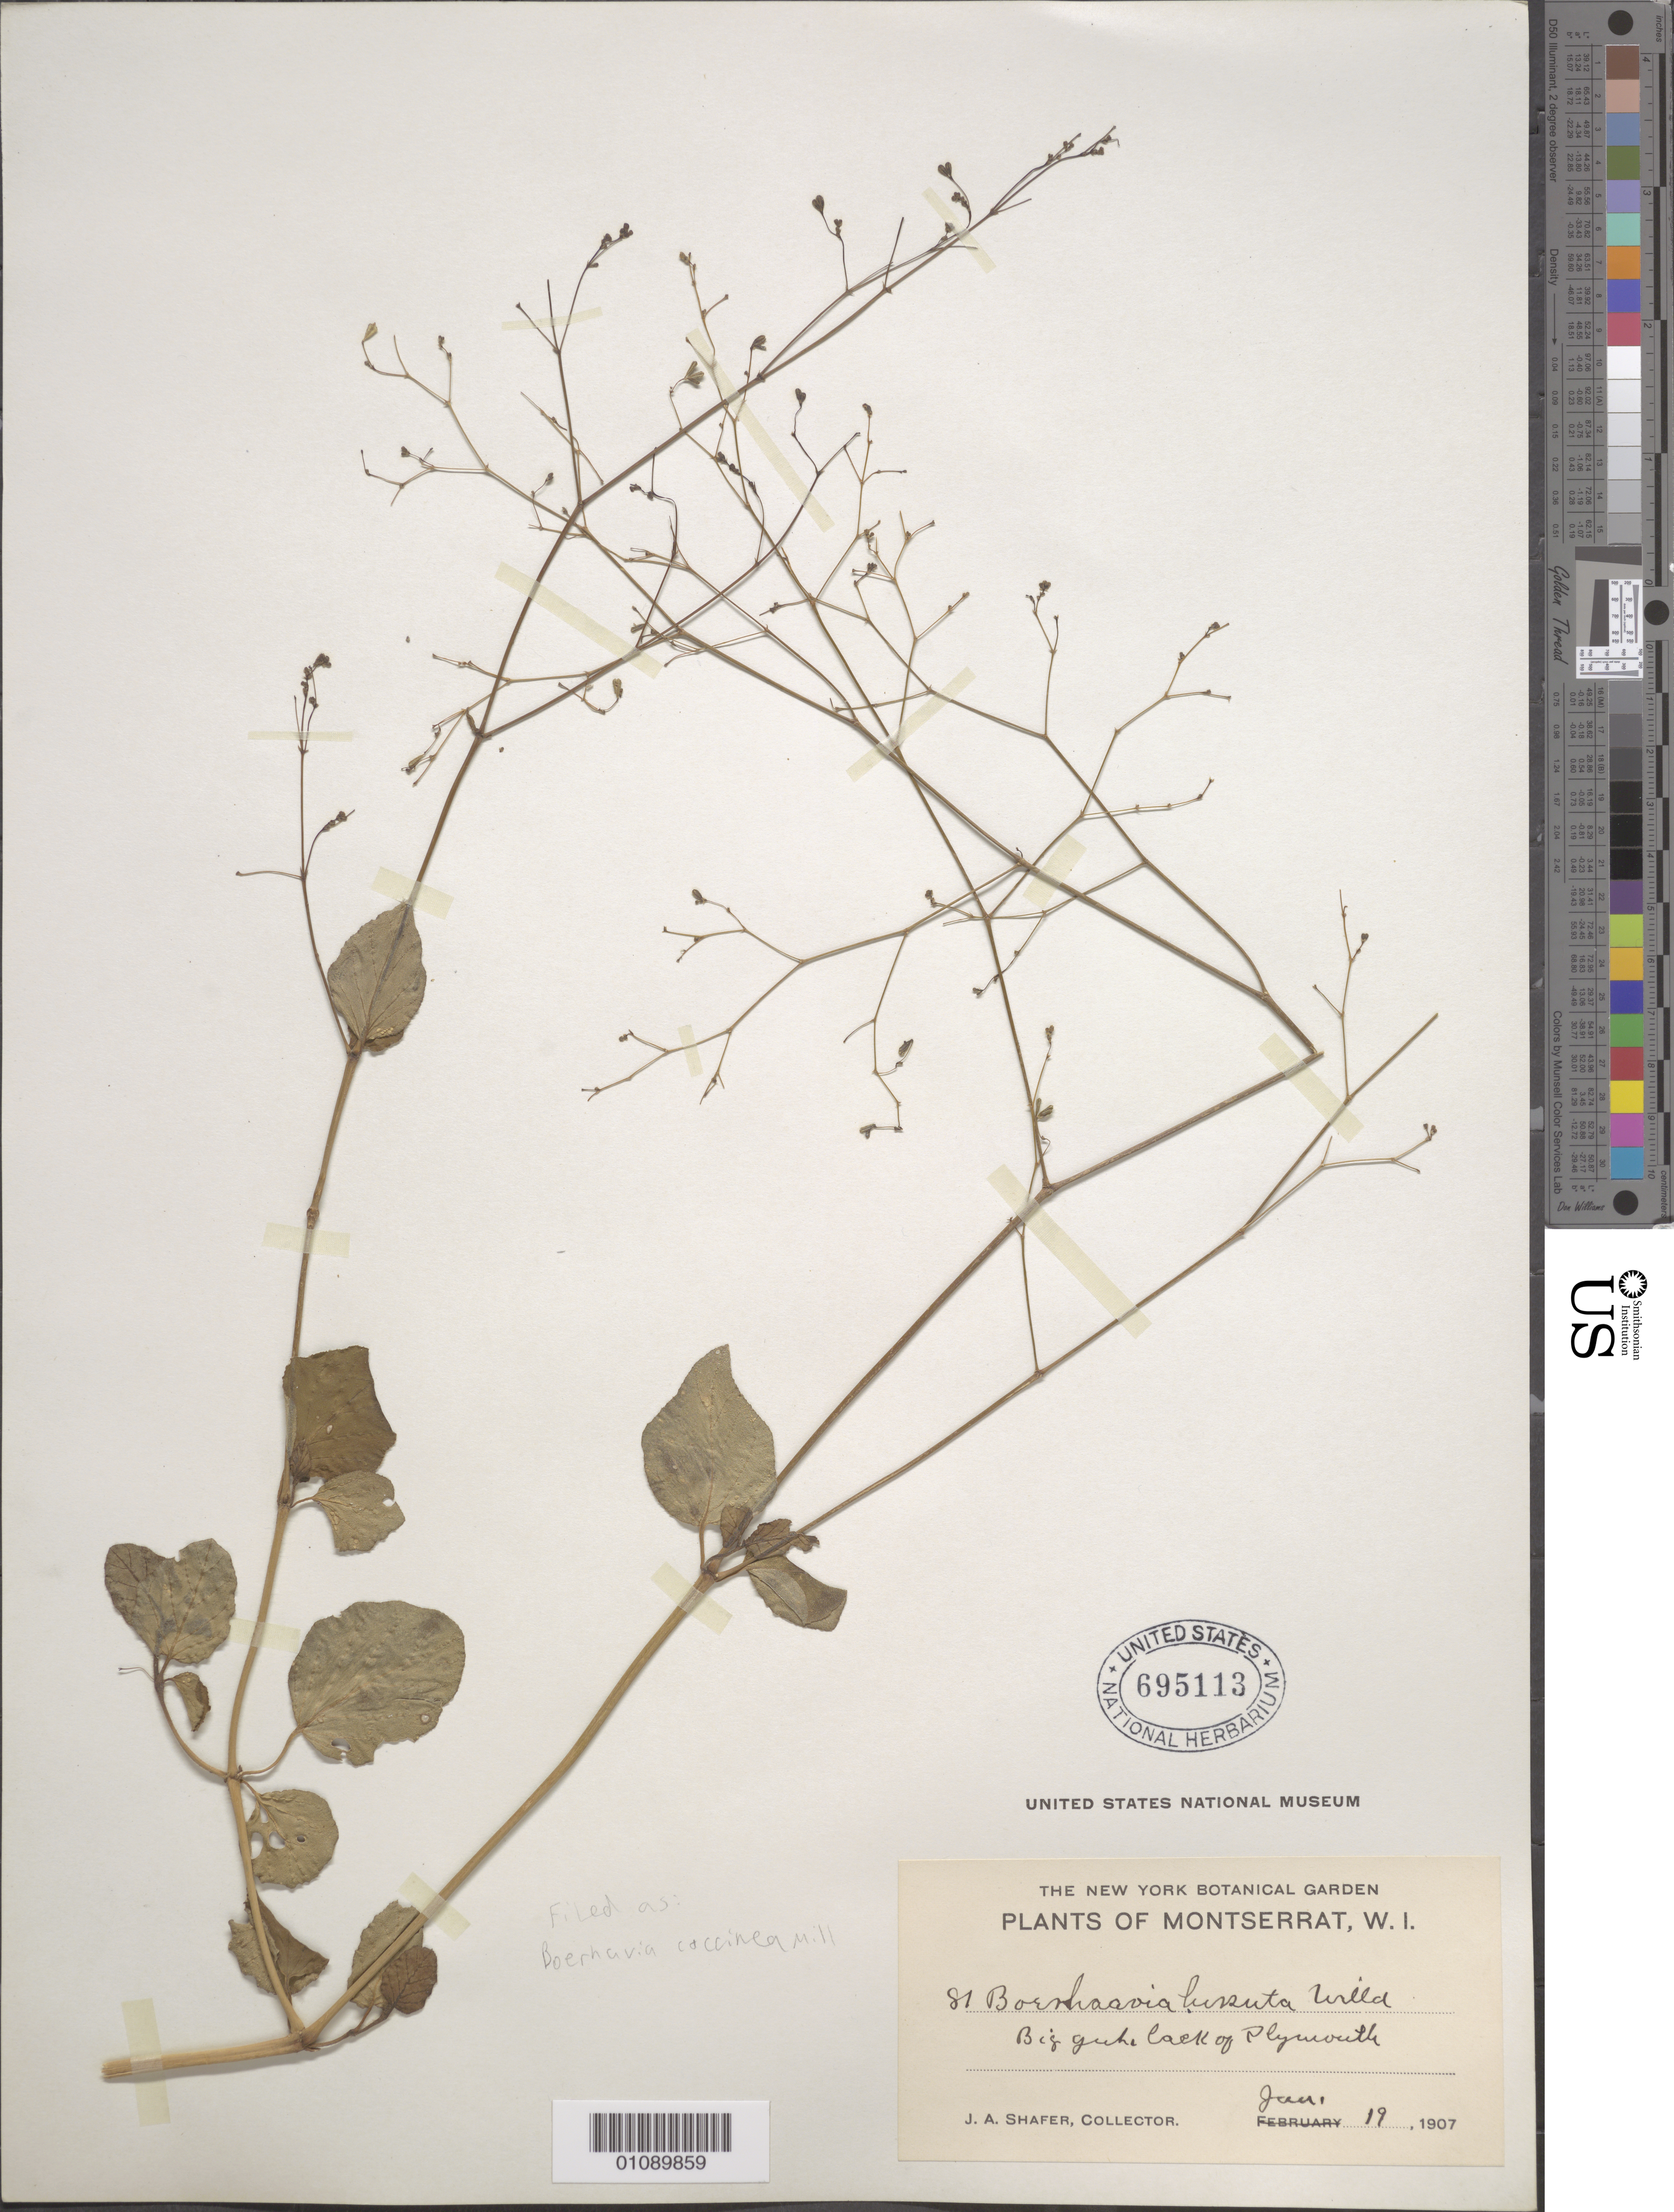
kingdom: Plantae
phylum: Tracheophyta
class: Magnoliopsida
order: Caryophyllales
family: Nyctaginaceae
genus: Boerhavia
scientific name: Boerhavia coccinea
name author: Mill.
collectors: J. A. Shafer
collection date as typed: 19 Jan 1907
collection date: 1907-01-19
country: Montserrat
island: Montserrat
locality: Back of Plymouth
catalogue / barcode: US 695113